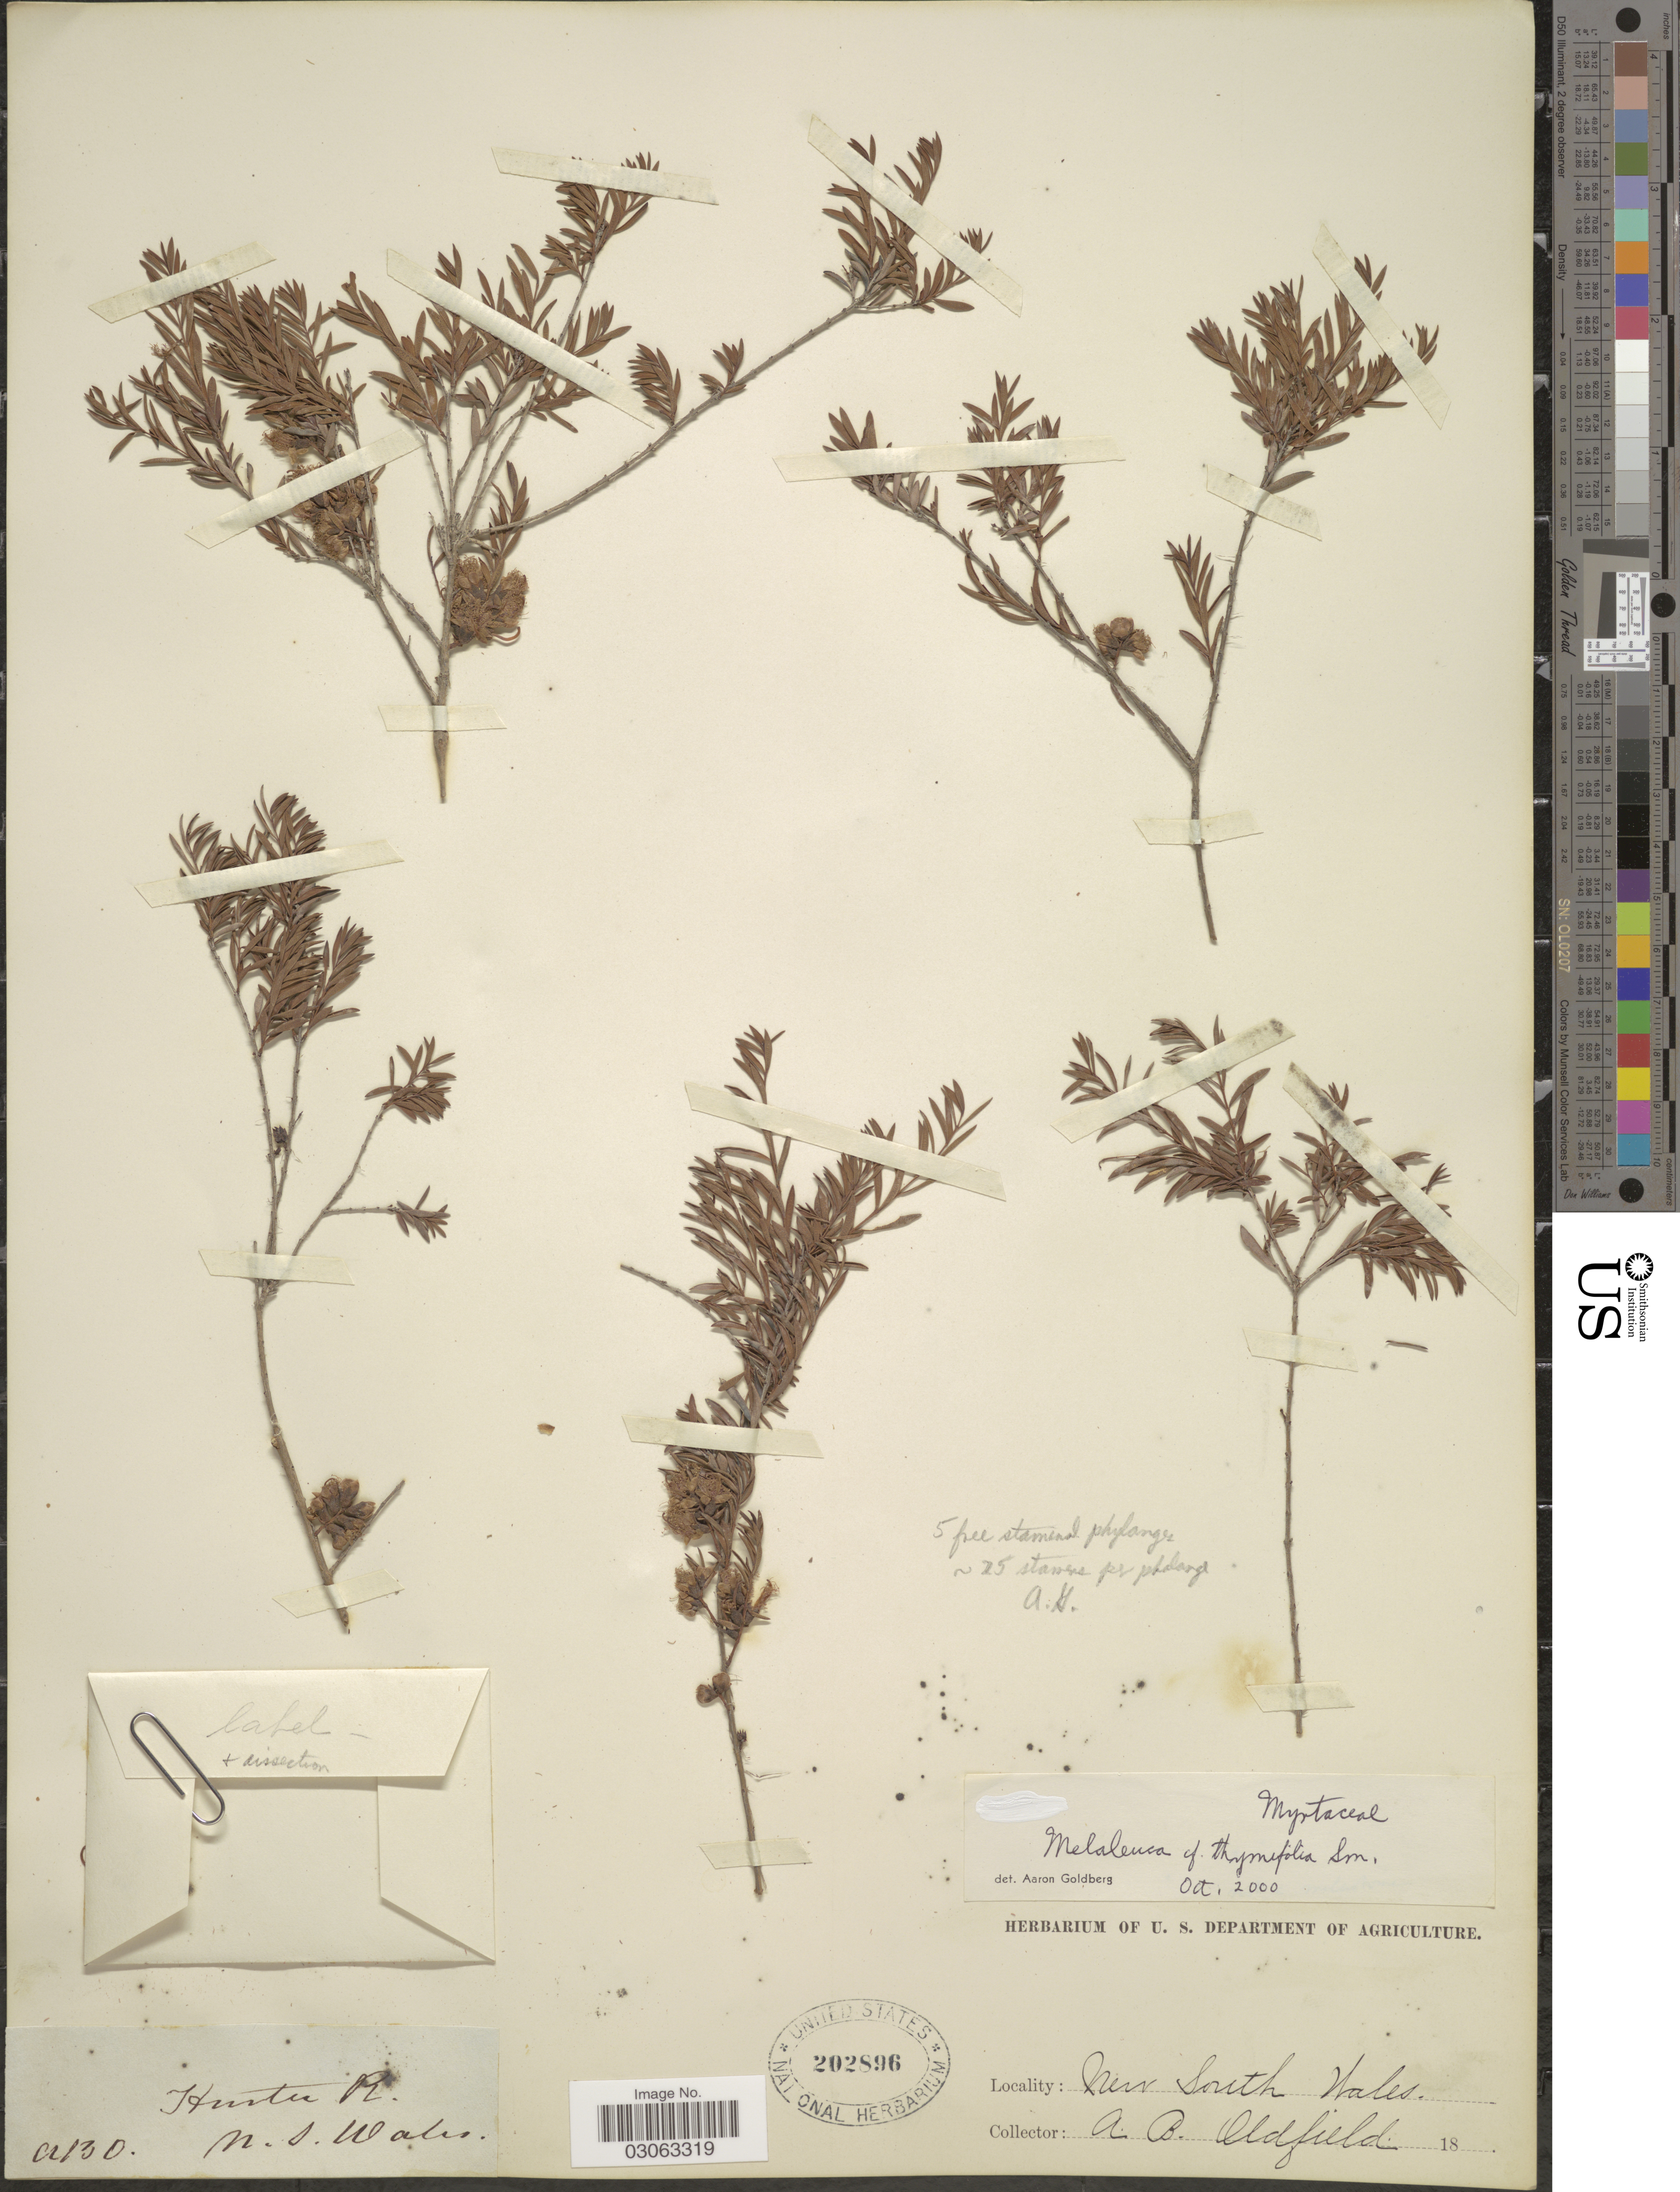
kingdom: Plantae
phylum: Tracheophyta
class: Magnoliopsida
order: Myrtales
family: Myrtaceae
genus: Melaleuca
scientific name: Melaleuca thymifolia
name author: L.S. Sm.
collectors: A. Oldfield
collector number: A130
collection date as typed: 18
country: Australia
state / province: New South Wales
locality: Hunter R.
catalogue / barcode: US 202896